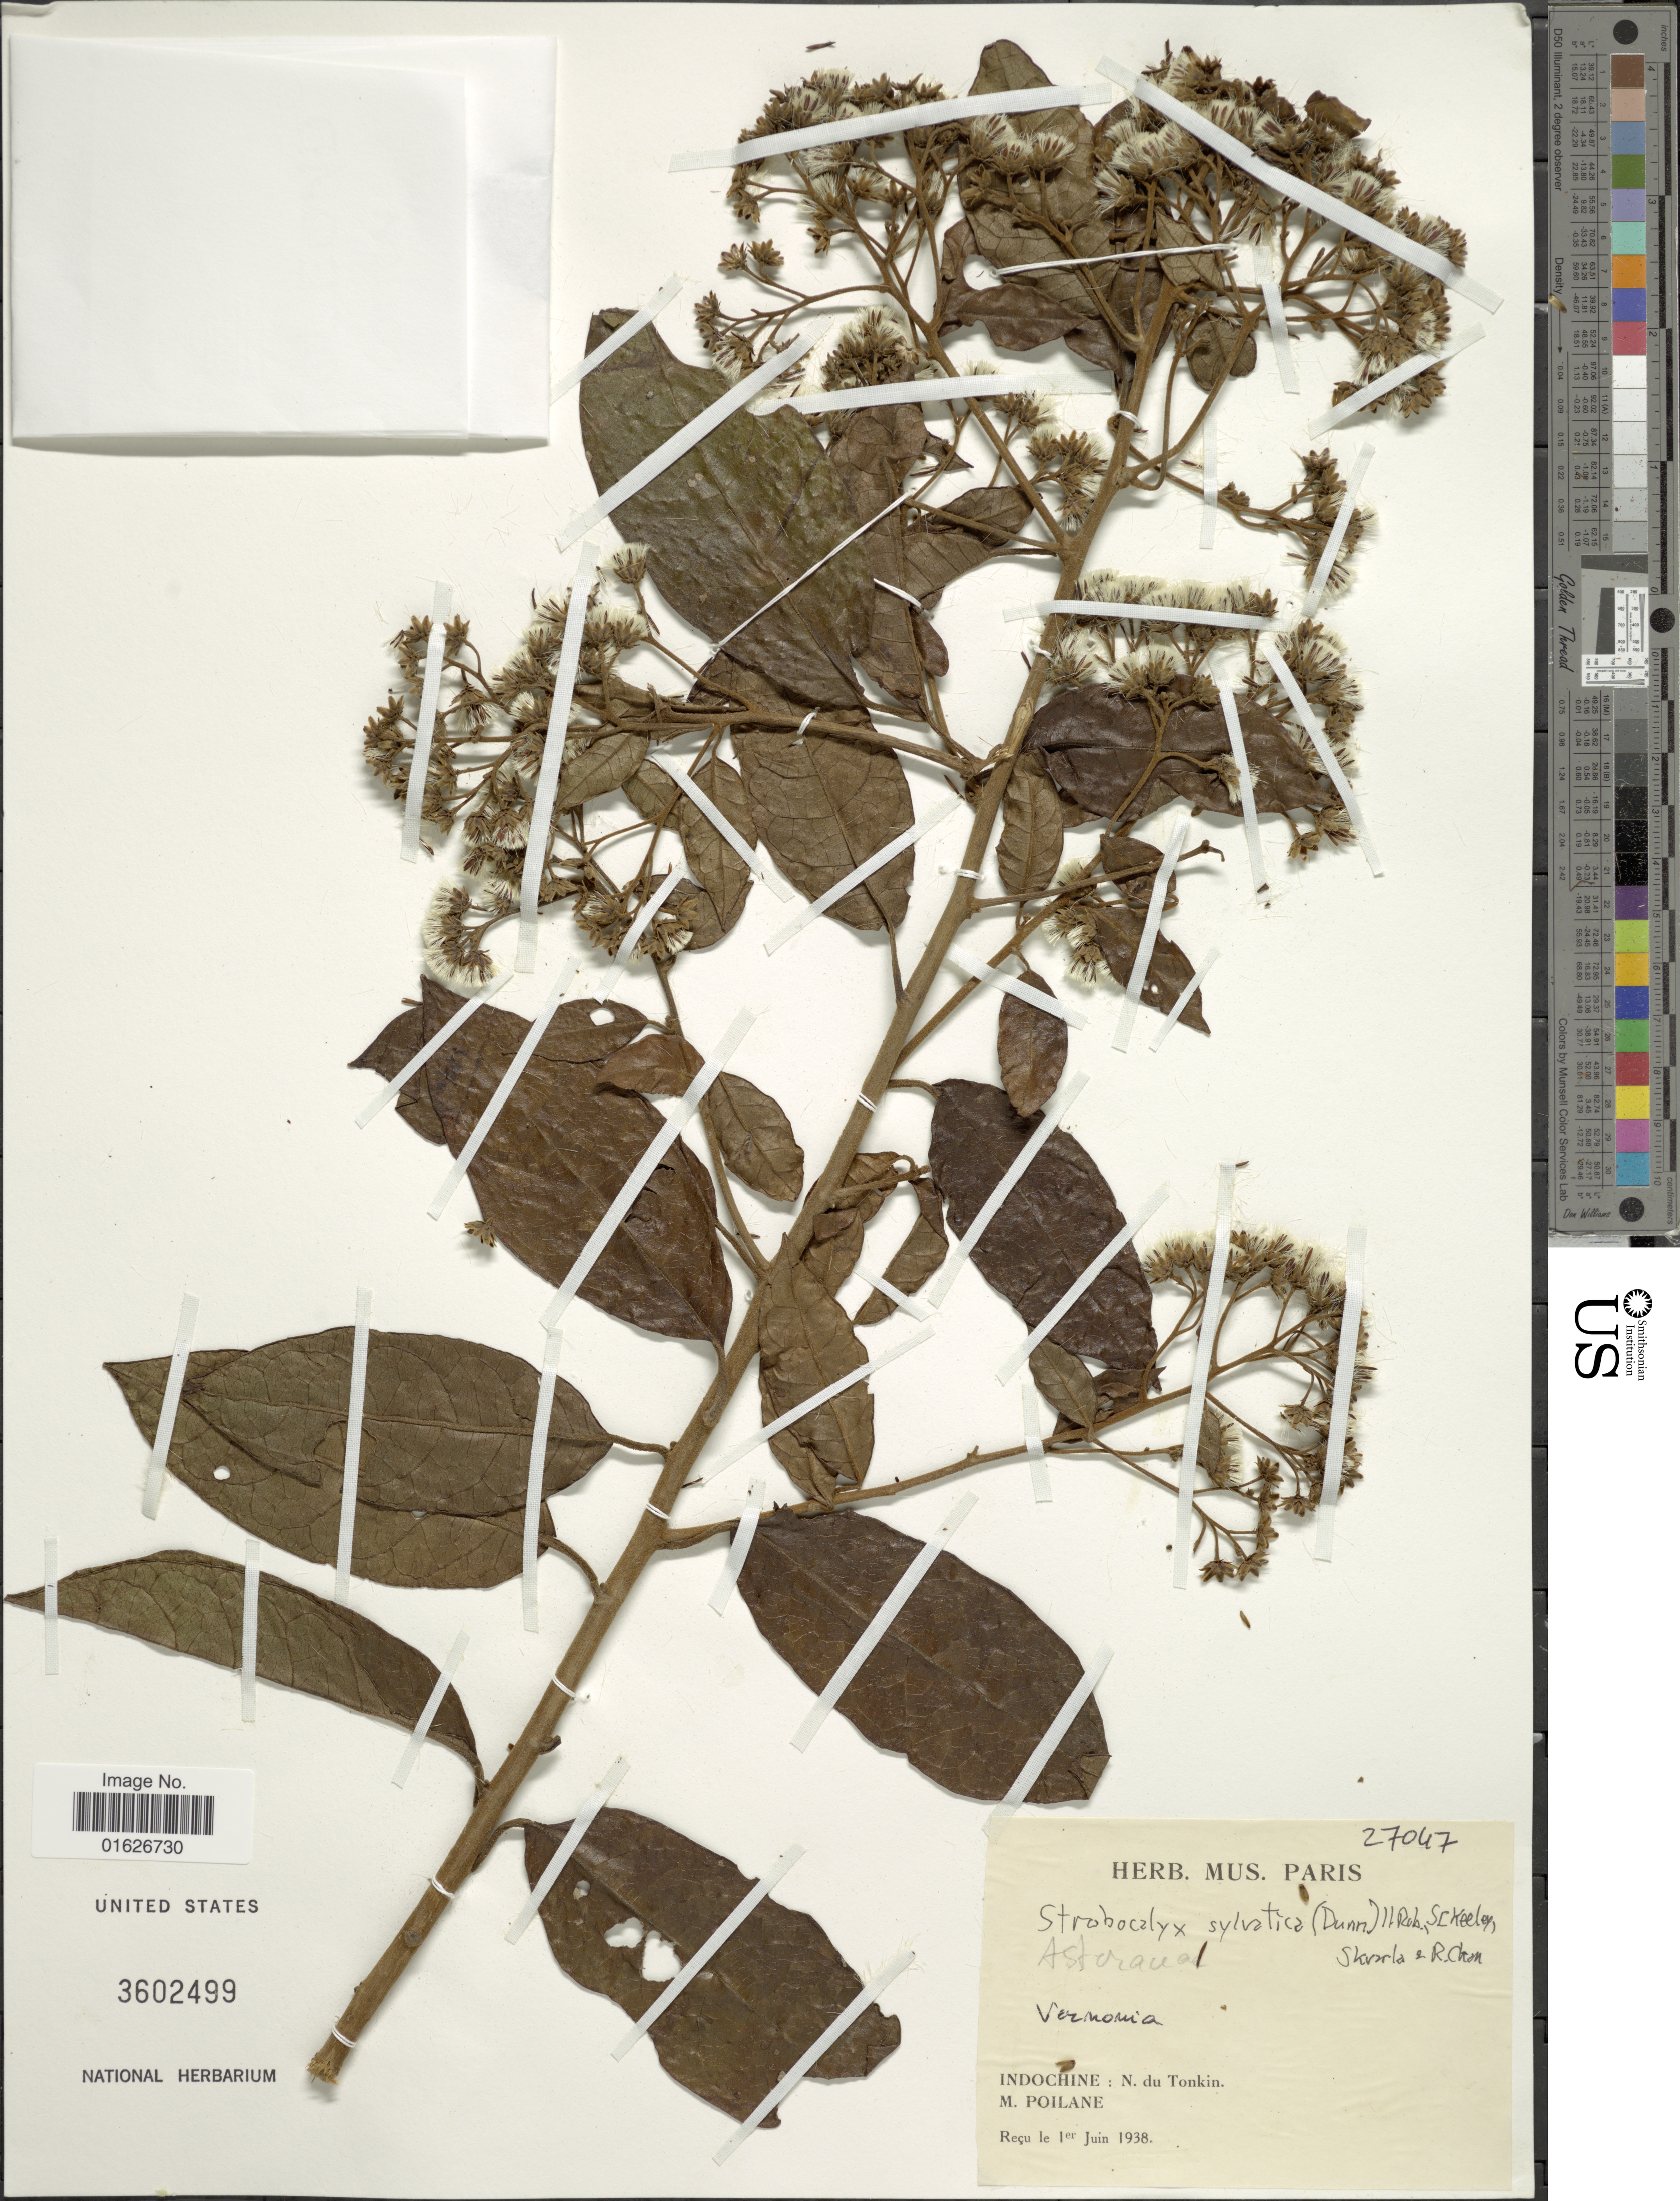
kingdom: Plantae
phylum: Tracheophyta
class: Magnoliopsida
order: Asterales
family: Asteraceae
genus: Strobocalyx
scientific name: Strobocalyx sylvatica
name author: (Dunn) H. Rob.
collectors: -. Poilane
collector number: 27047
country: Vietnam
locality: Indochine: N du Tonkin.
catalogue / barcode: US 3602499